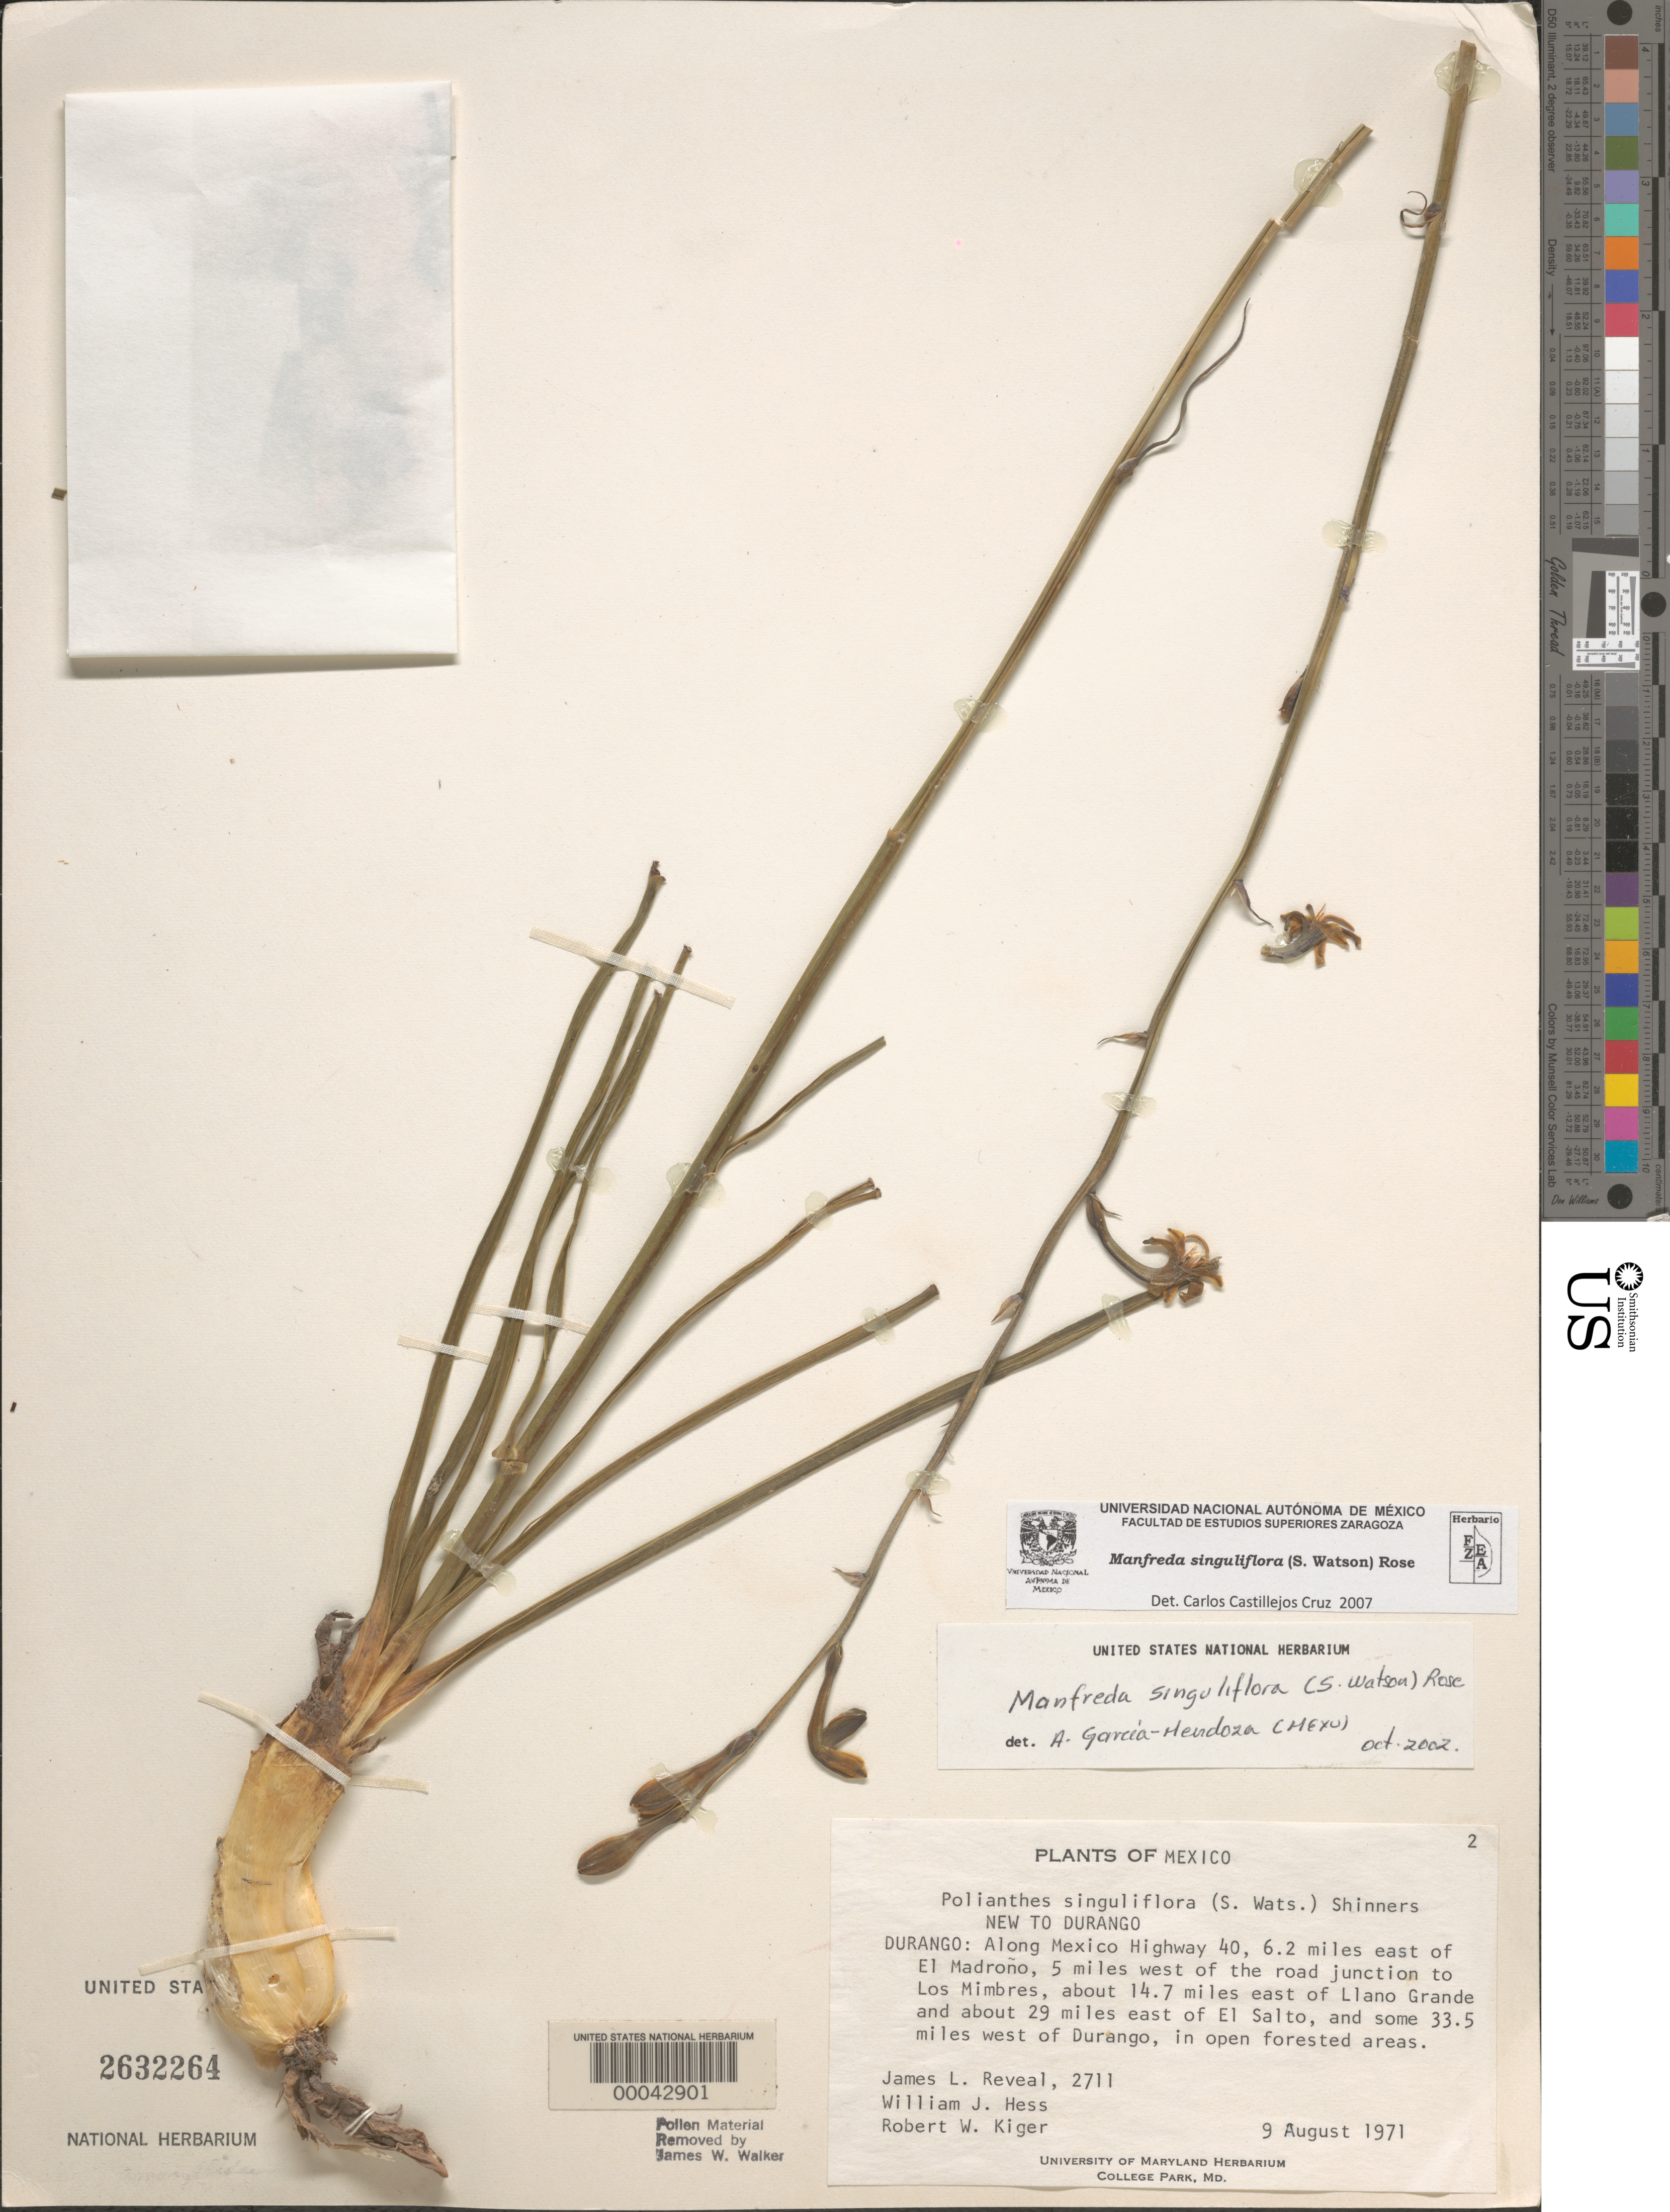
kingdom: Plantae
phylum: Tracheophyta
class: Liliopsida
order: Asparagales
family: Asparagaceae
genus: Manfreda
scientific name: Manfreda singuliflora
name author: (S. Watson) Rose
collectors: J. L. Reveal, W. Hess & R. Kiger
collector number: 2711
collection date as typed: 09 Aug 1971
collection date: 1971-08-09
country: Mexico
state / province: Durango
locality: E of El Madrono, W of junct to Los Mimbres, E. of Llano Grande and E of El Salto, W of Durango.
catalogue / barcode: US 2632264